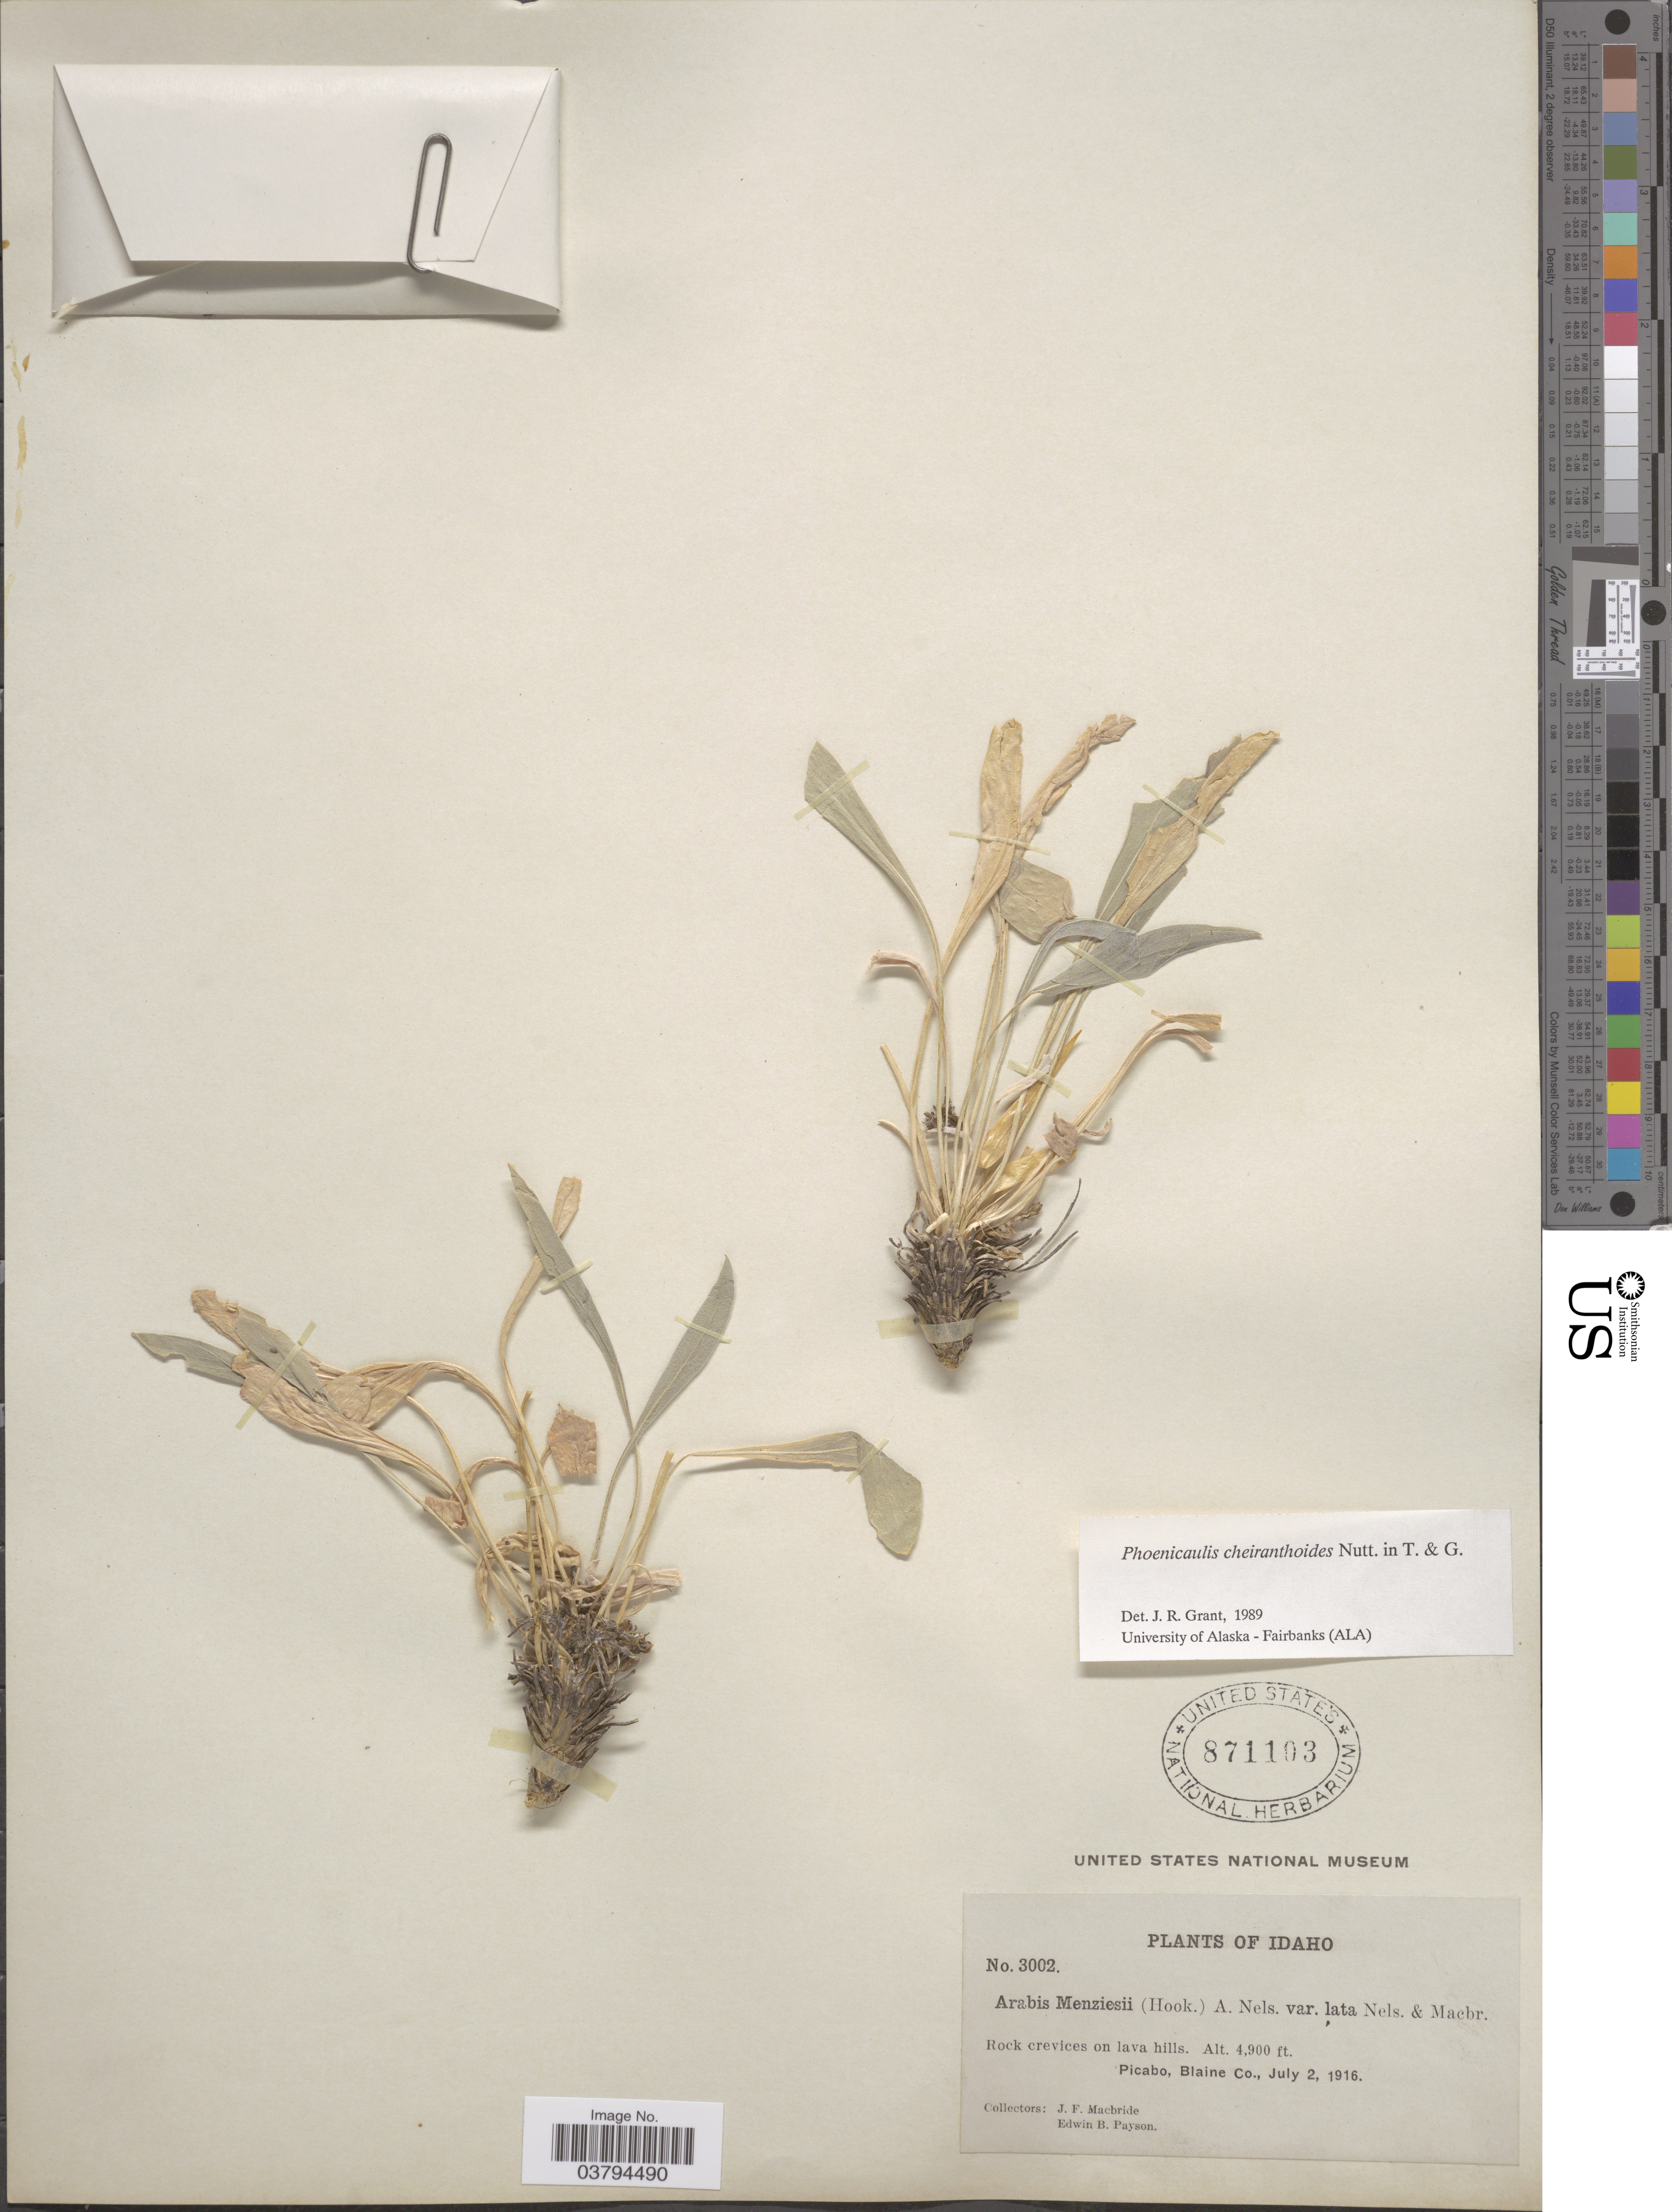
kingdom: Plantae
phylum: Tracheophyta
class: Magnoliopsida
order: Brassicales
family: Brassicaceae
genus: Phoenicaulis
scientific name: Phoenicaulis cheiranthoides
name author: Nutt.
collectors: J. F. Macbride & E. B. Payson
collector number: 3002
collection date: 1916-07-02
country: United States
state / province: Idaho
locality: Picabo, Blaine Co.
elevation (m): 1494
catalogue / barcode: US 871103